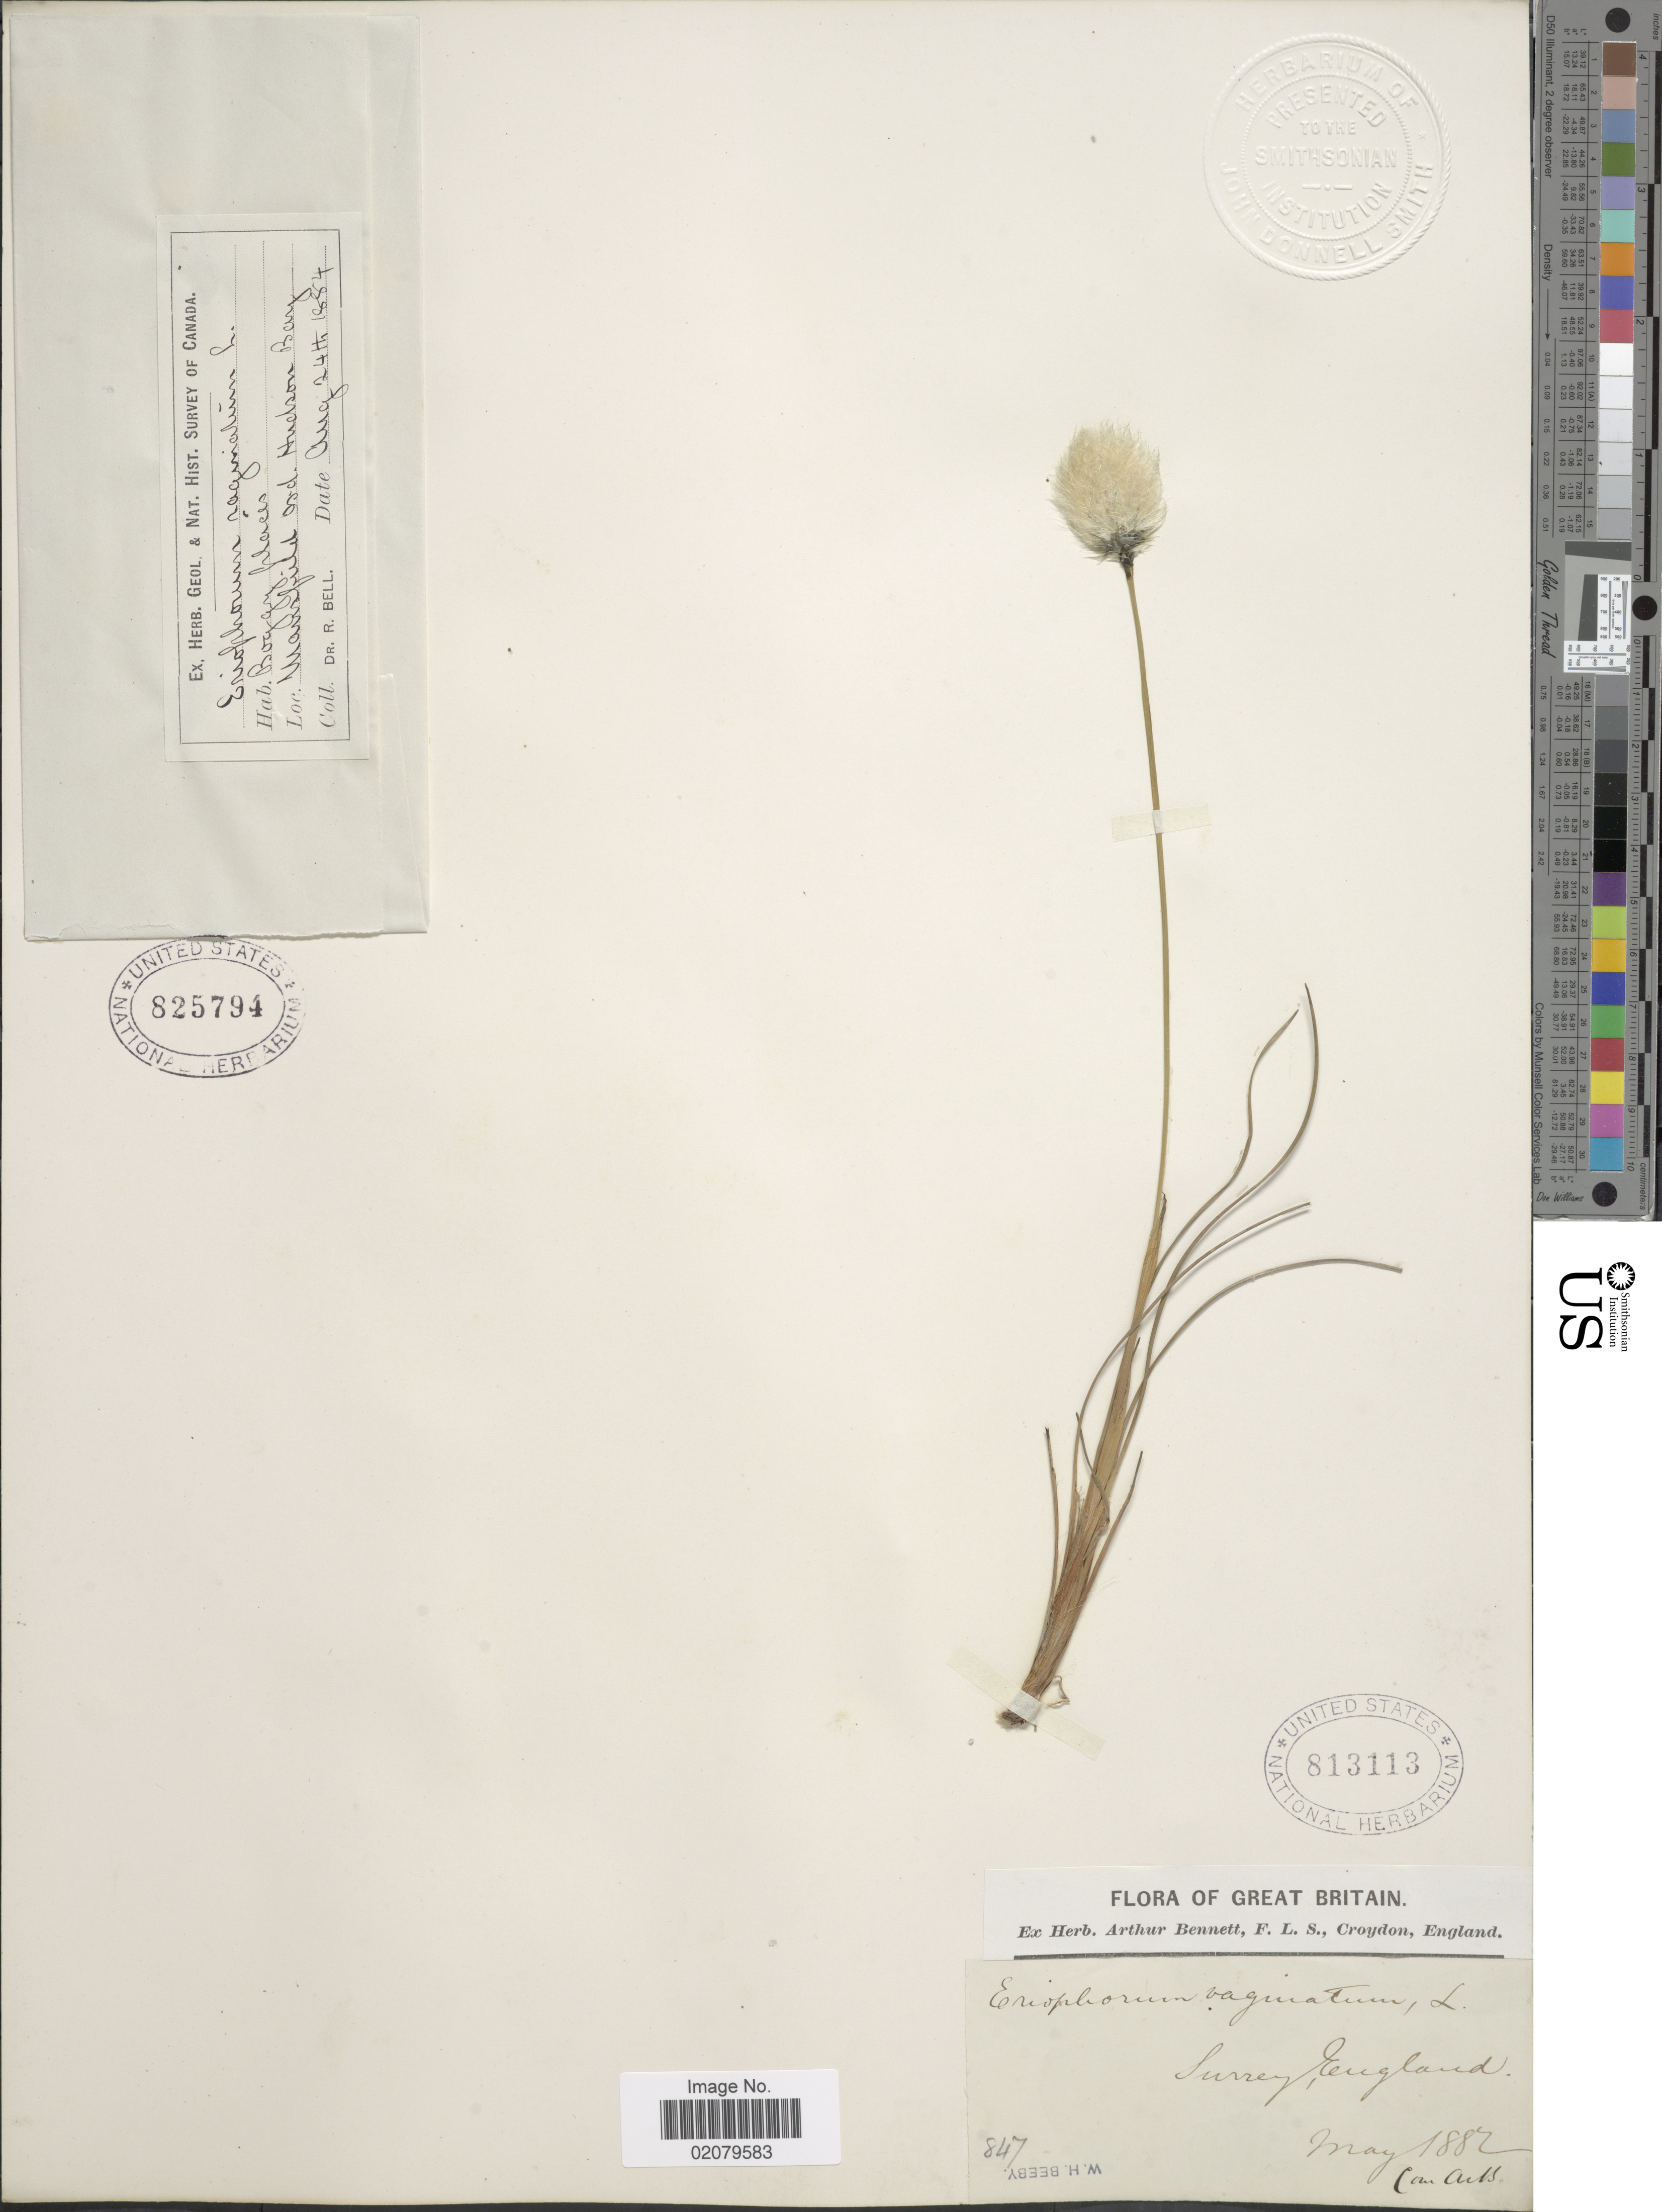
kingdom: Plantae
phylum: Tracheophyta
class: Liliopsida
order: Poales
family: Cyperaceae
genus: Eriophorum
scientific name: Eriophorum vaginatum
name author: L.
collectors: C. R. Bell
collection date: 1884-08-24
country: Canada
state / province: Quebec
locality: Mansfield, s.d. Hudson Bay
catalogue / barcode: US 825794-2